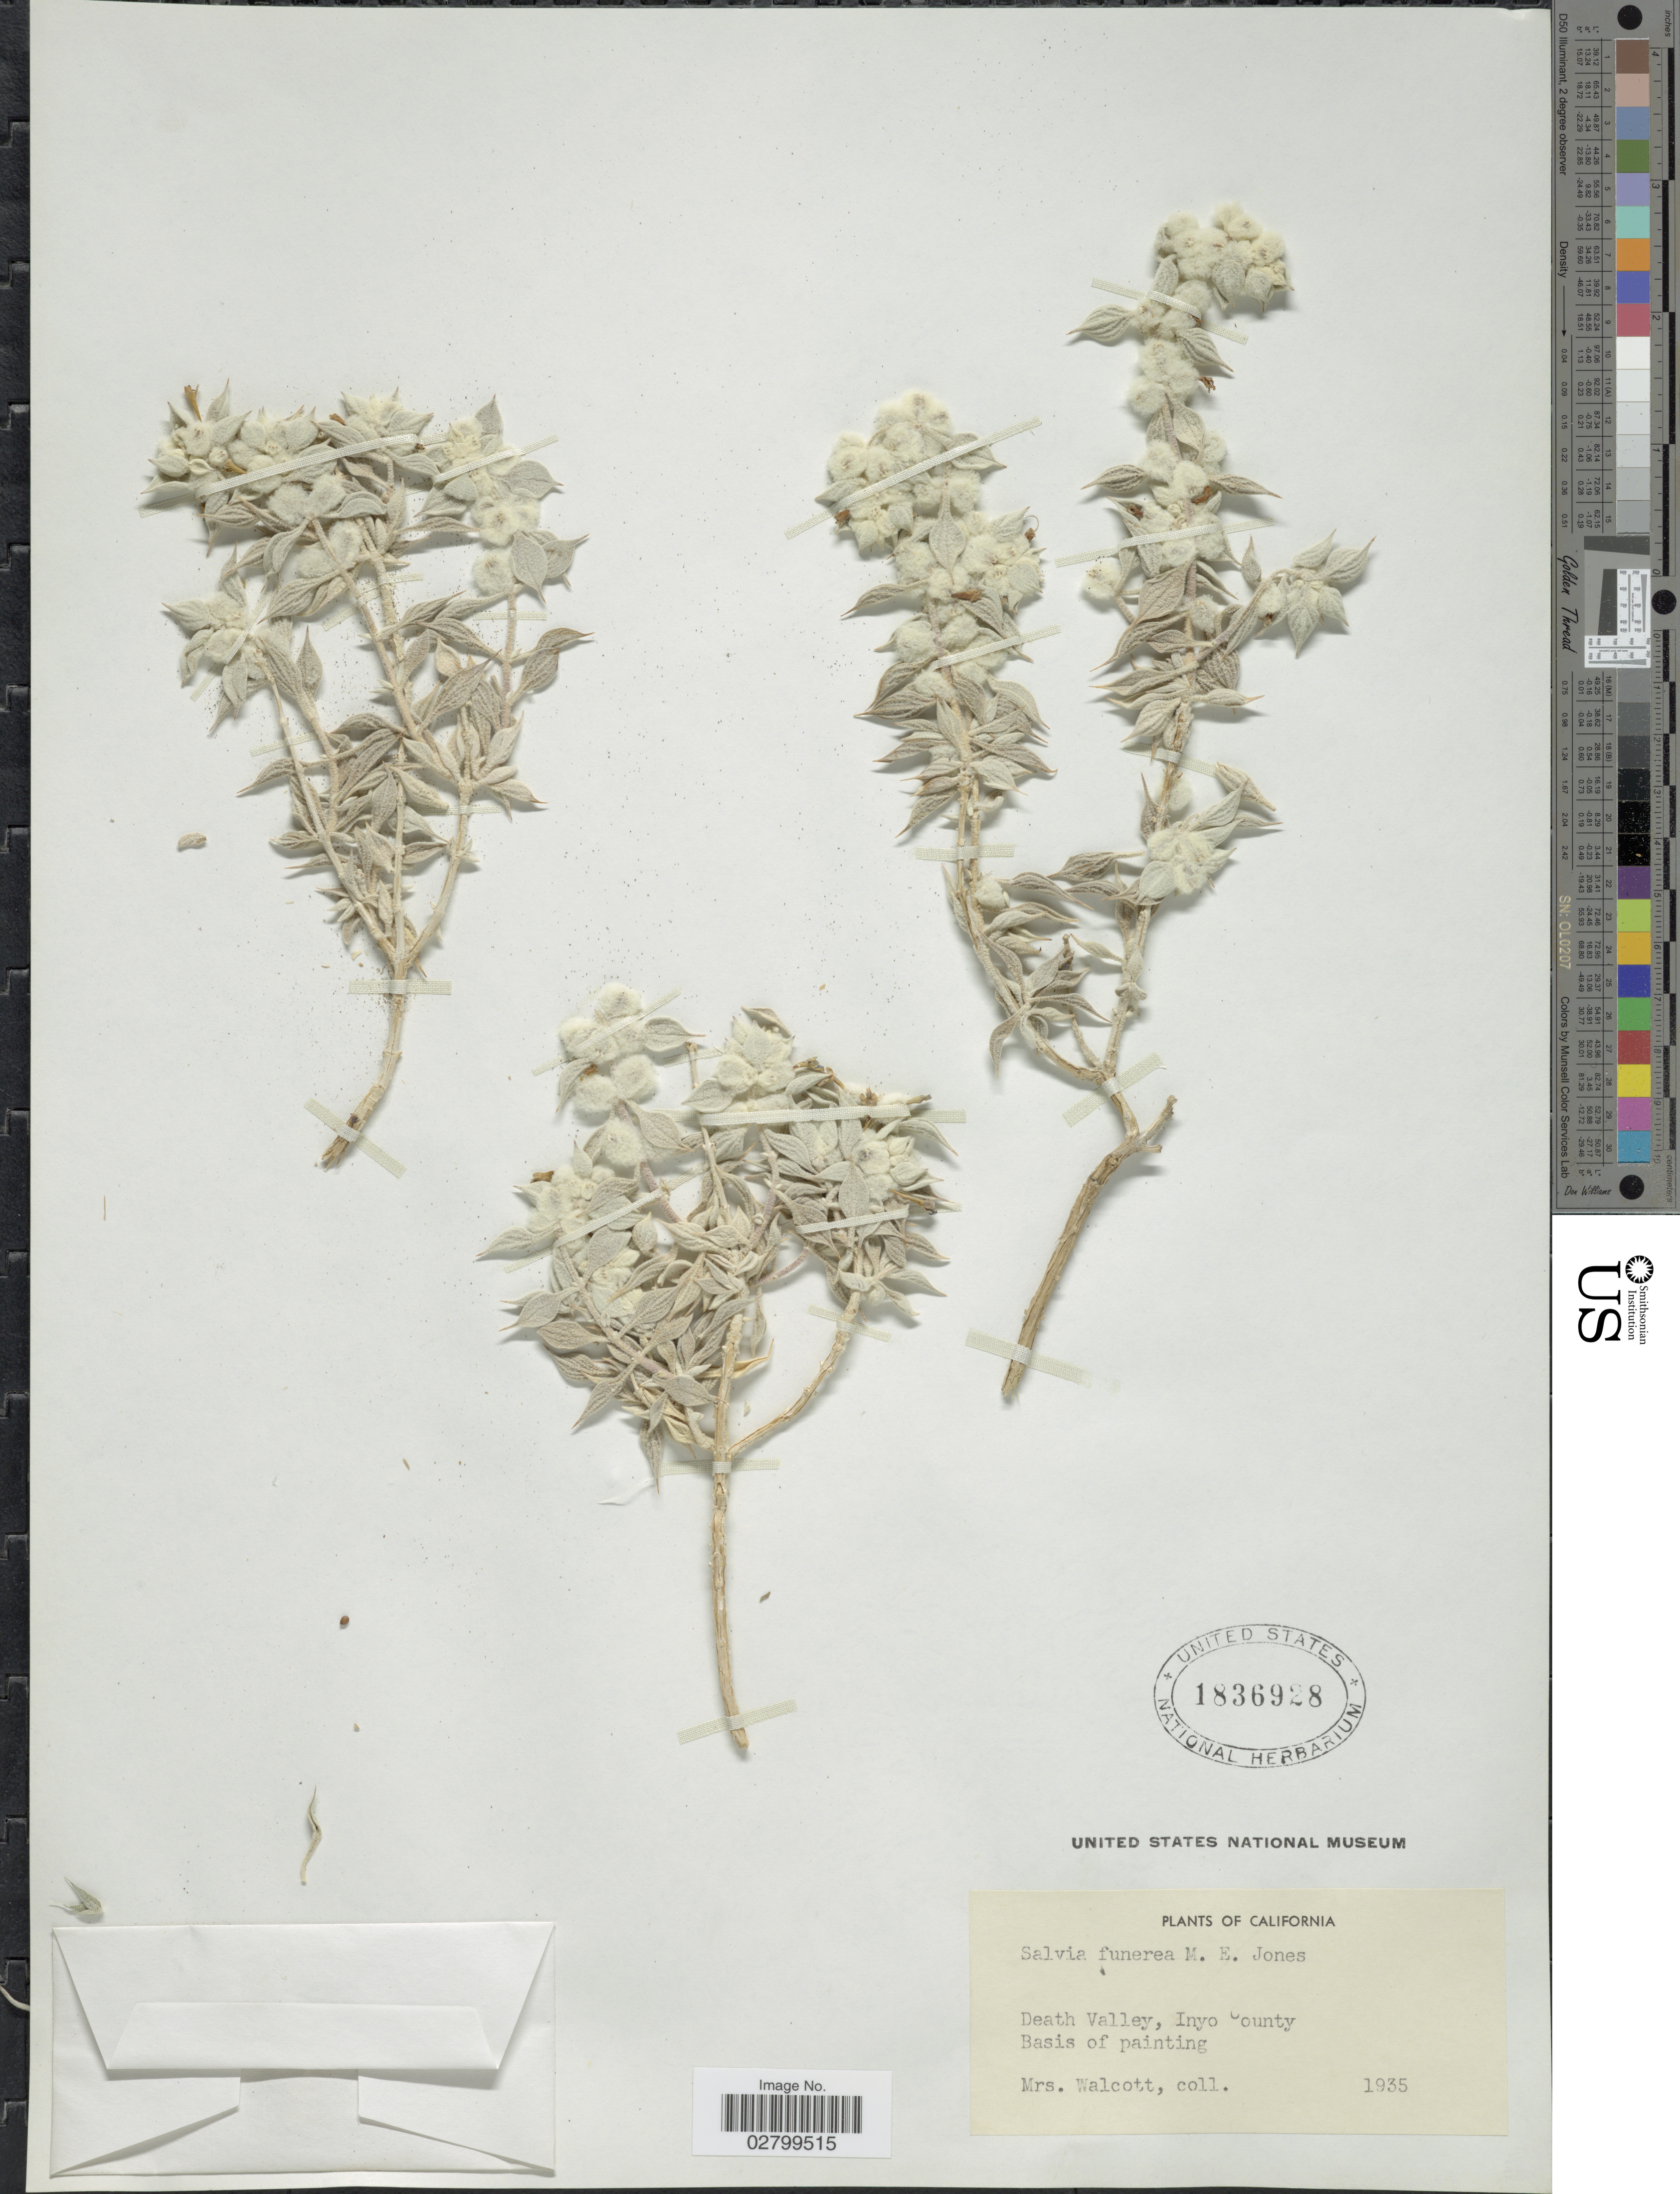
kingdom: Plantae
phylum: Tracheophyta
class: Magnoliopsida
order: Lamiales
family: Lamiaceae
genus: Salvia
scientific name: Salvia funerea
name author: M.E. Jones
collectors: M. Walcott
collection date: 1935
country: United States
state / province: California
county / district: Inyo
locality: Death Valley, Inyo County.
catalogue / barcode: US 1836928